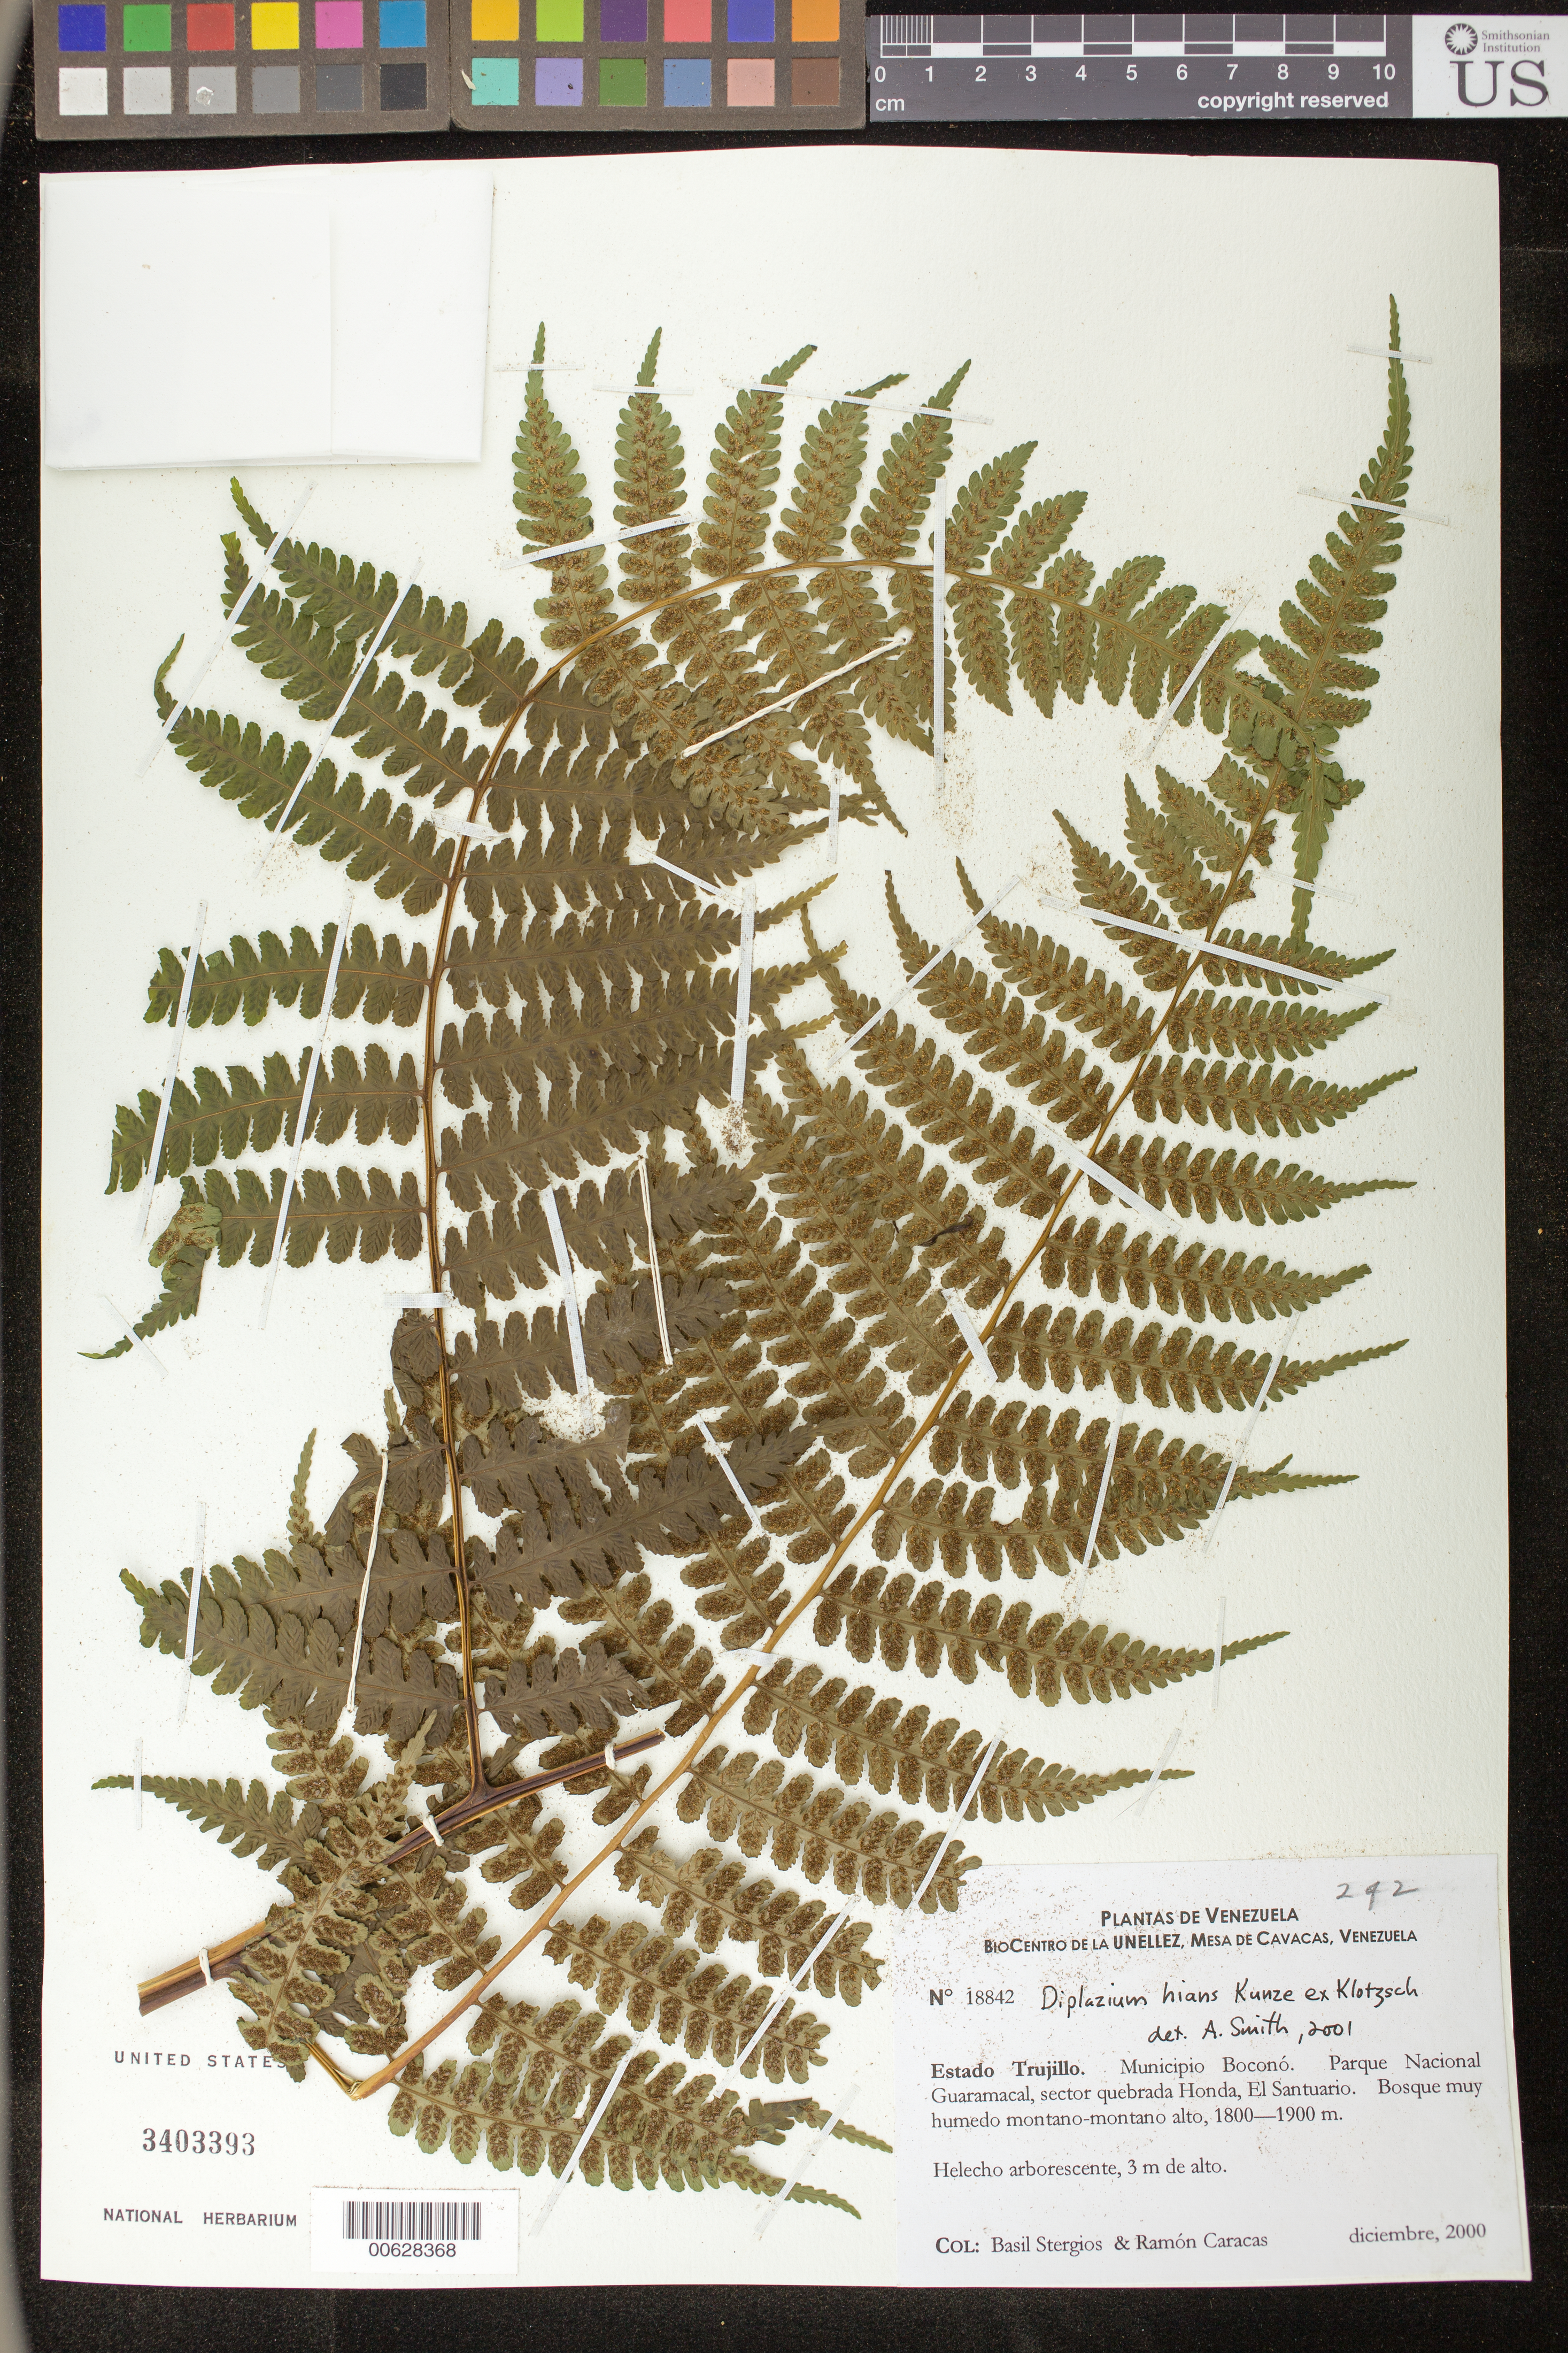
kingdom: Plantae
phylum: Tracheophyta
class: Polypodiopsida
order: Polypodiales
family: Athyriaceae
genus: Diplazium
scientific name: Diplazium hians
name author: Kunze ex Klotzsch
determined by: Smith, Alan R., (UC)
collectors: B. G. Stergios & R. Caracas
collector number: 18842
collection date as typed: Dec 2000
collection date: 2000-12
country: Venezuela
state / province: Trujillo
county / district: Boconó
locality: Parque Nacional Guaramacal, quebrada Honda, El Santuario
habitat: Bosque muy húmedo montano-montano alto.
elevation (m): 1800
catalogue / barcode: US 3403393